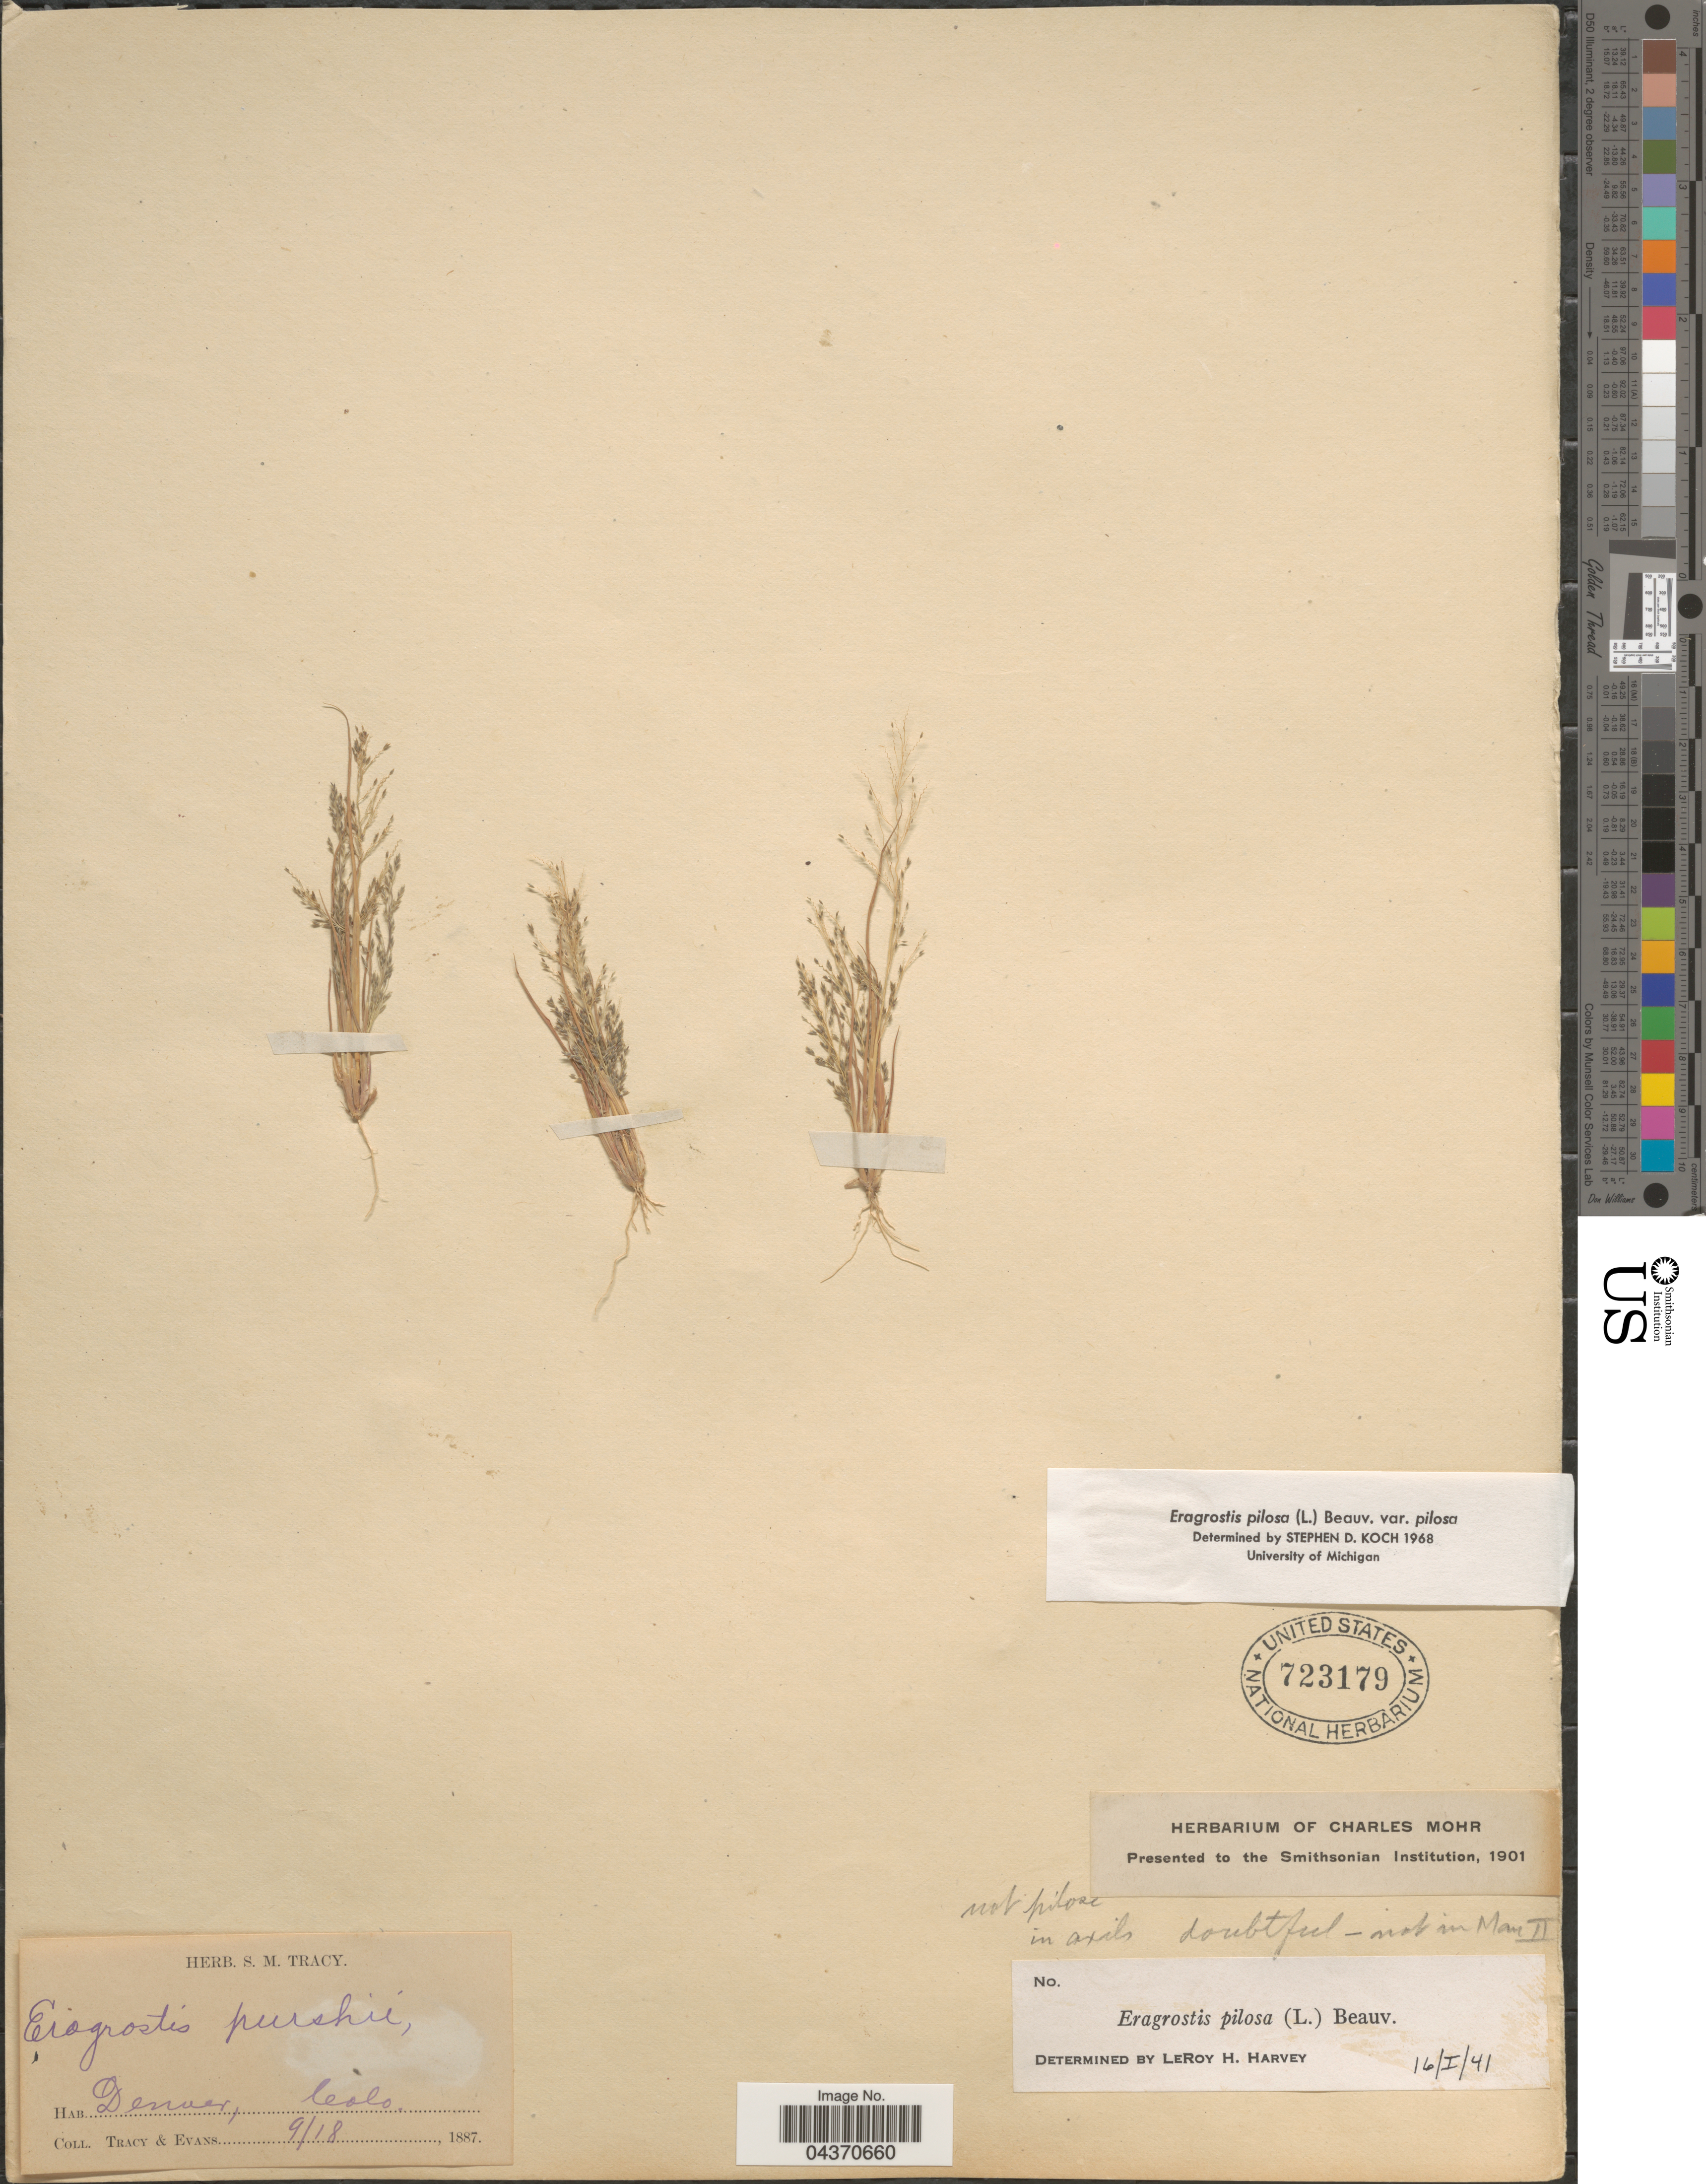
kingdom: Plantae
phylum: Tracheophyta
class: Liliopsida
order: Poales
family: Poaceae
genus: Eragrostis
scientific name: Eragrostis pilosa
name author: (L.) P. Beauv.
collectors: S. M. Tracy & -- Evans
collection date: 1887-09-18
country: United States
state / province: Colorado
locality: Denver.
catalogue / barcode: US 723179